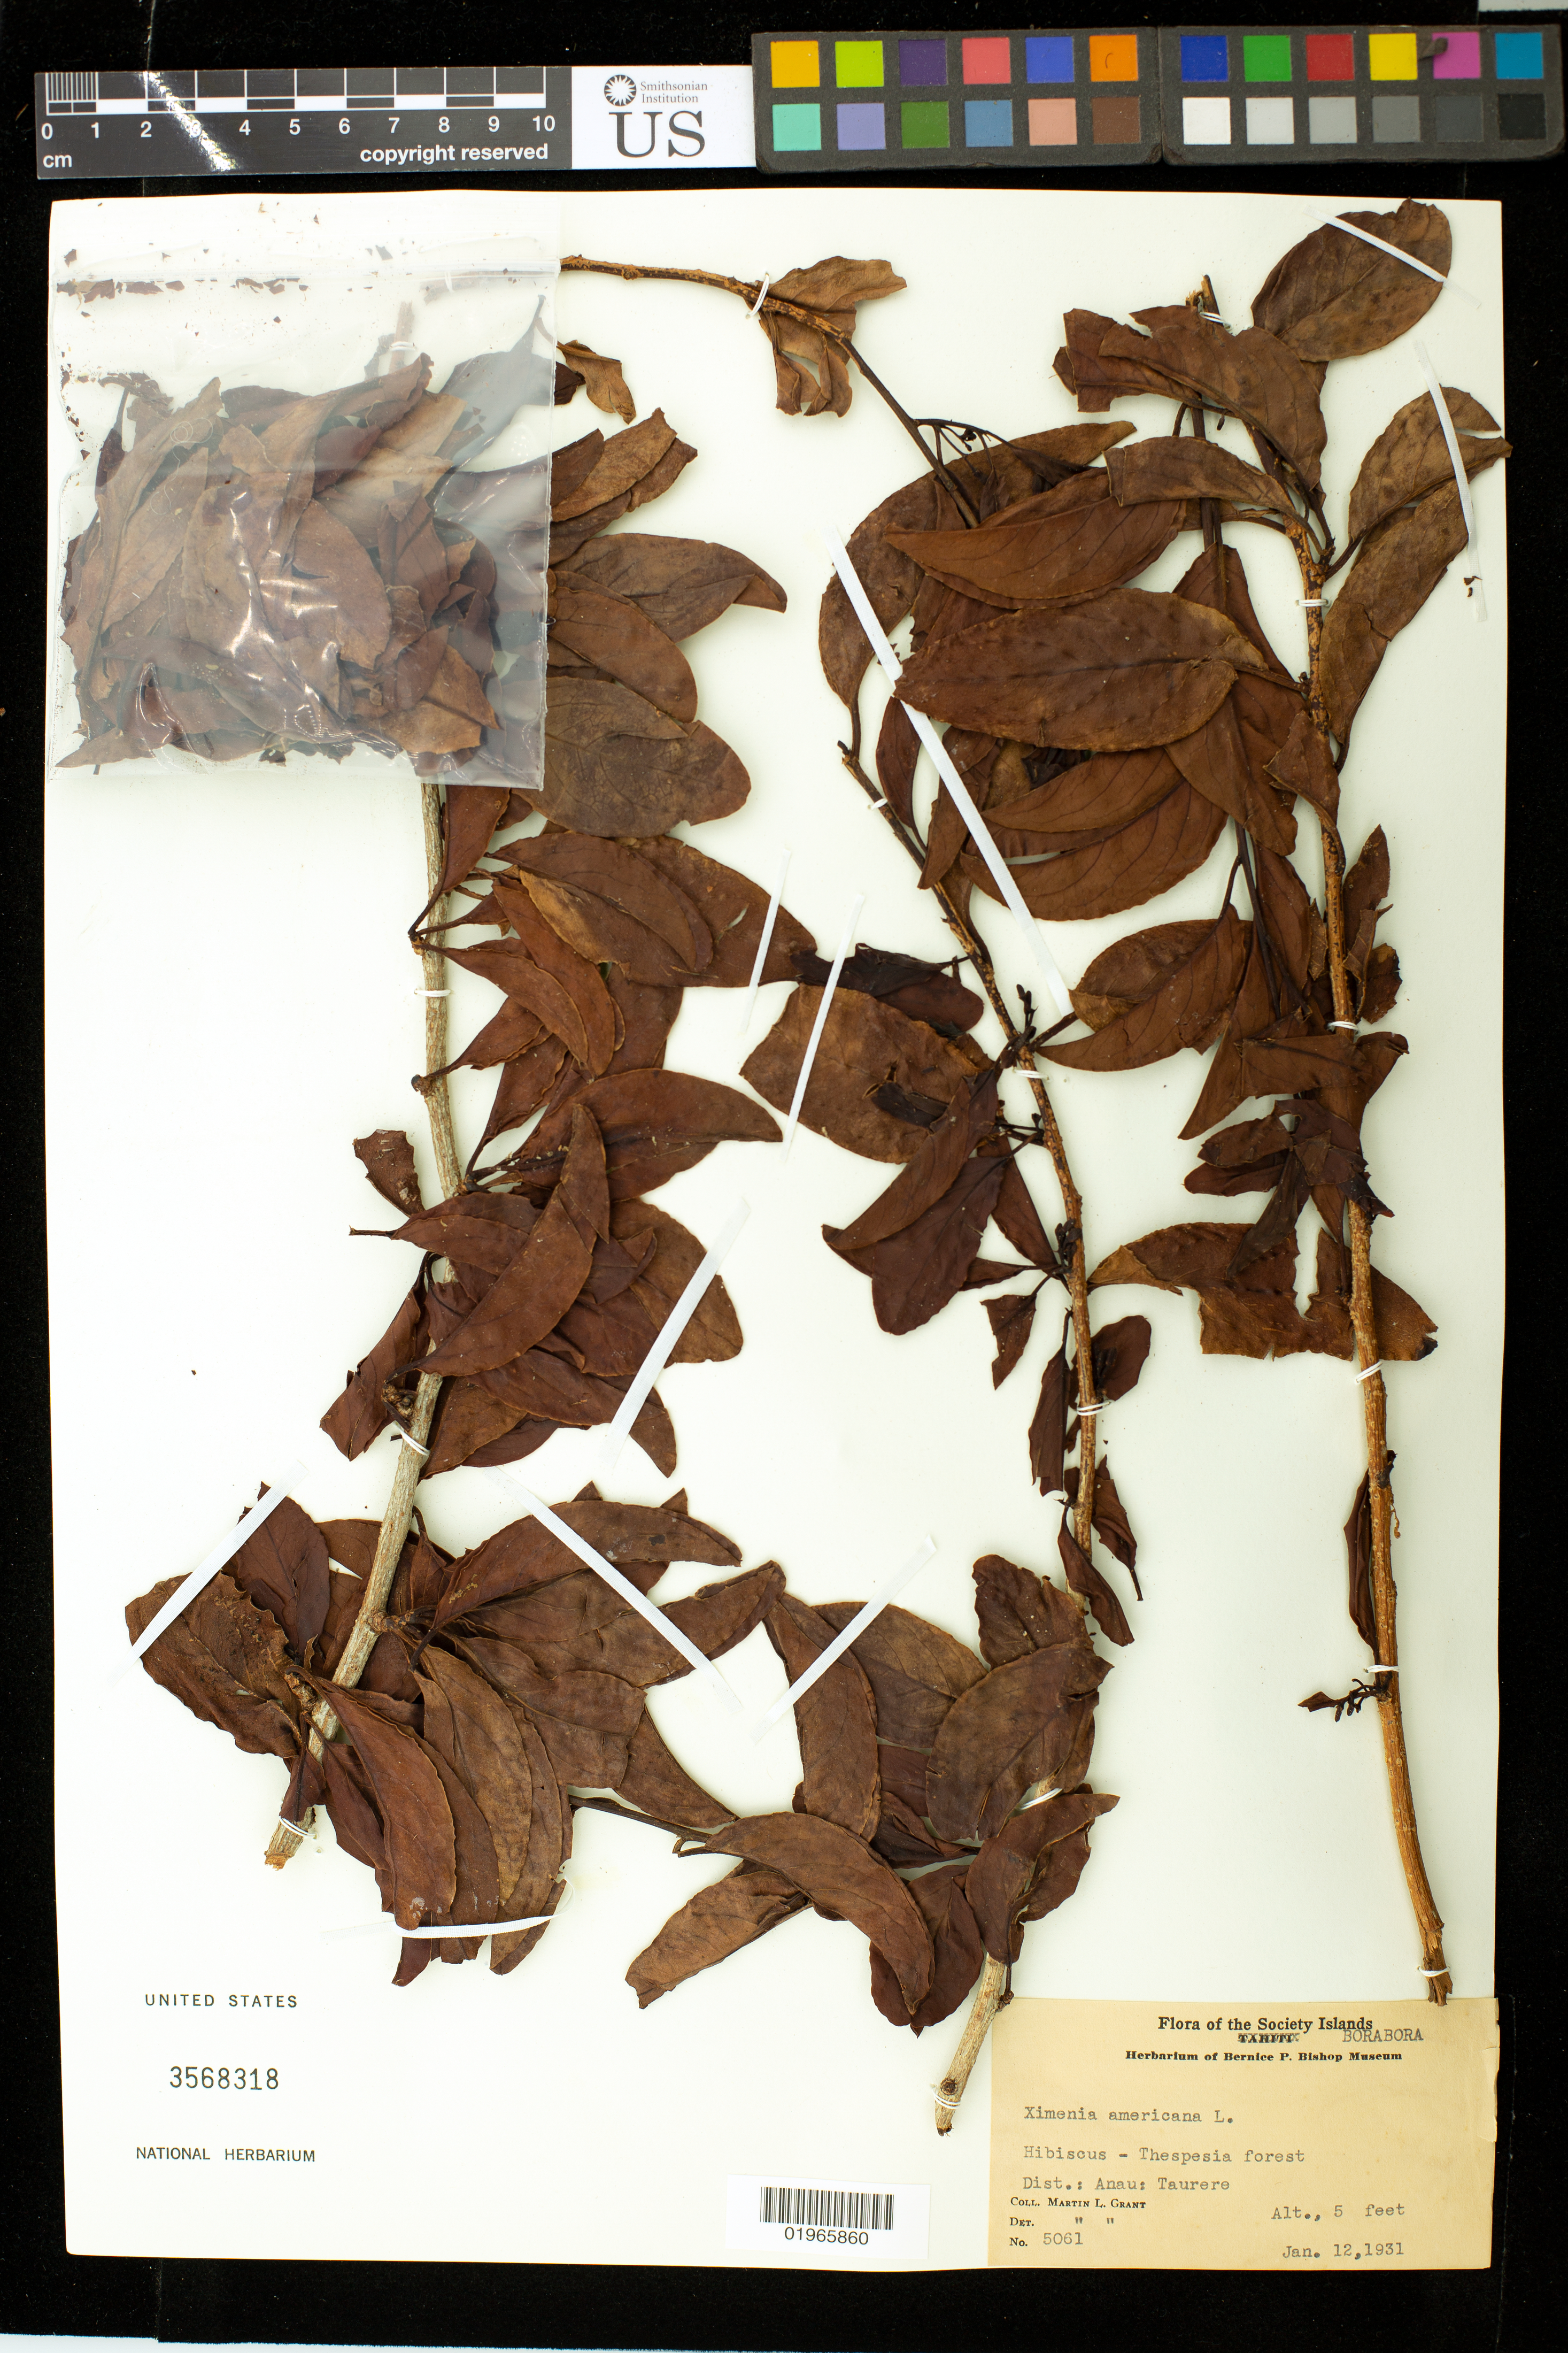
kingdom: Plantae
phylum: Tracheophyta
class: Magnoliopsida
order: Santalales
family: Ximeniaceae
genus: Ximenia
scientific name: Ximenia americana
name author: L.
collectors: M. L. Grant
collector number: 5061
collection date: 1931-01-12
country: French Polynesia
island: Bora Bora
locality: Dist. Anau, Taurere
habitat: Forest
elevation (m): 2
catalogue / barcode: US 3568318